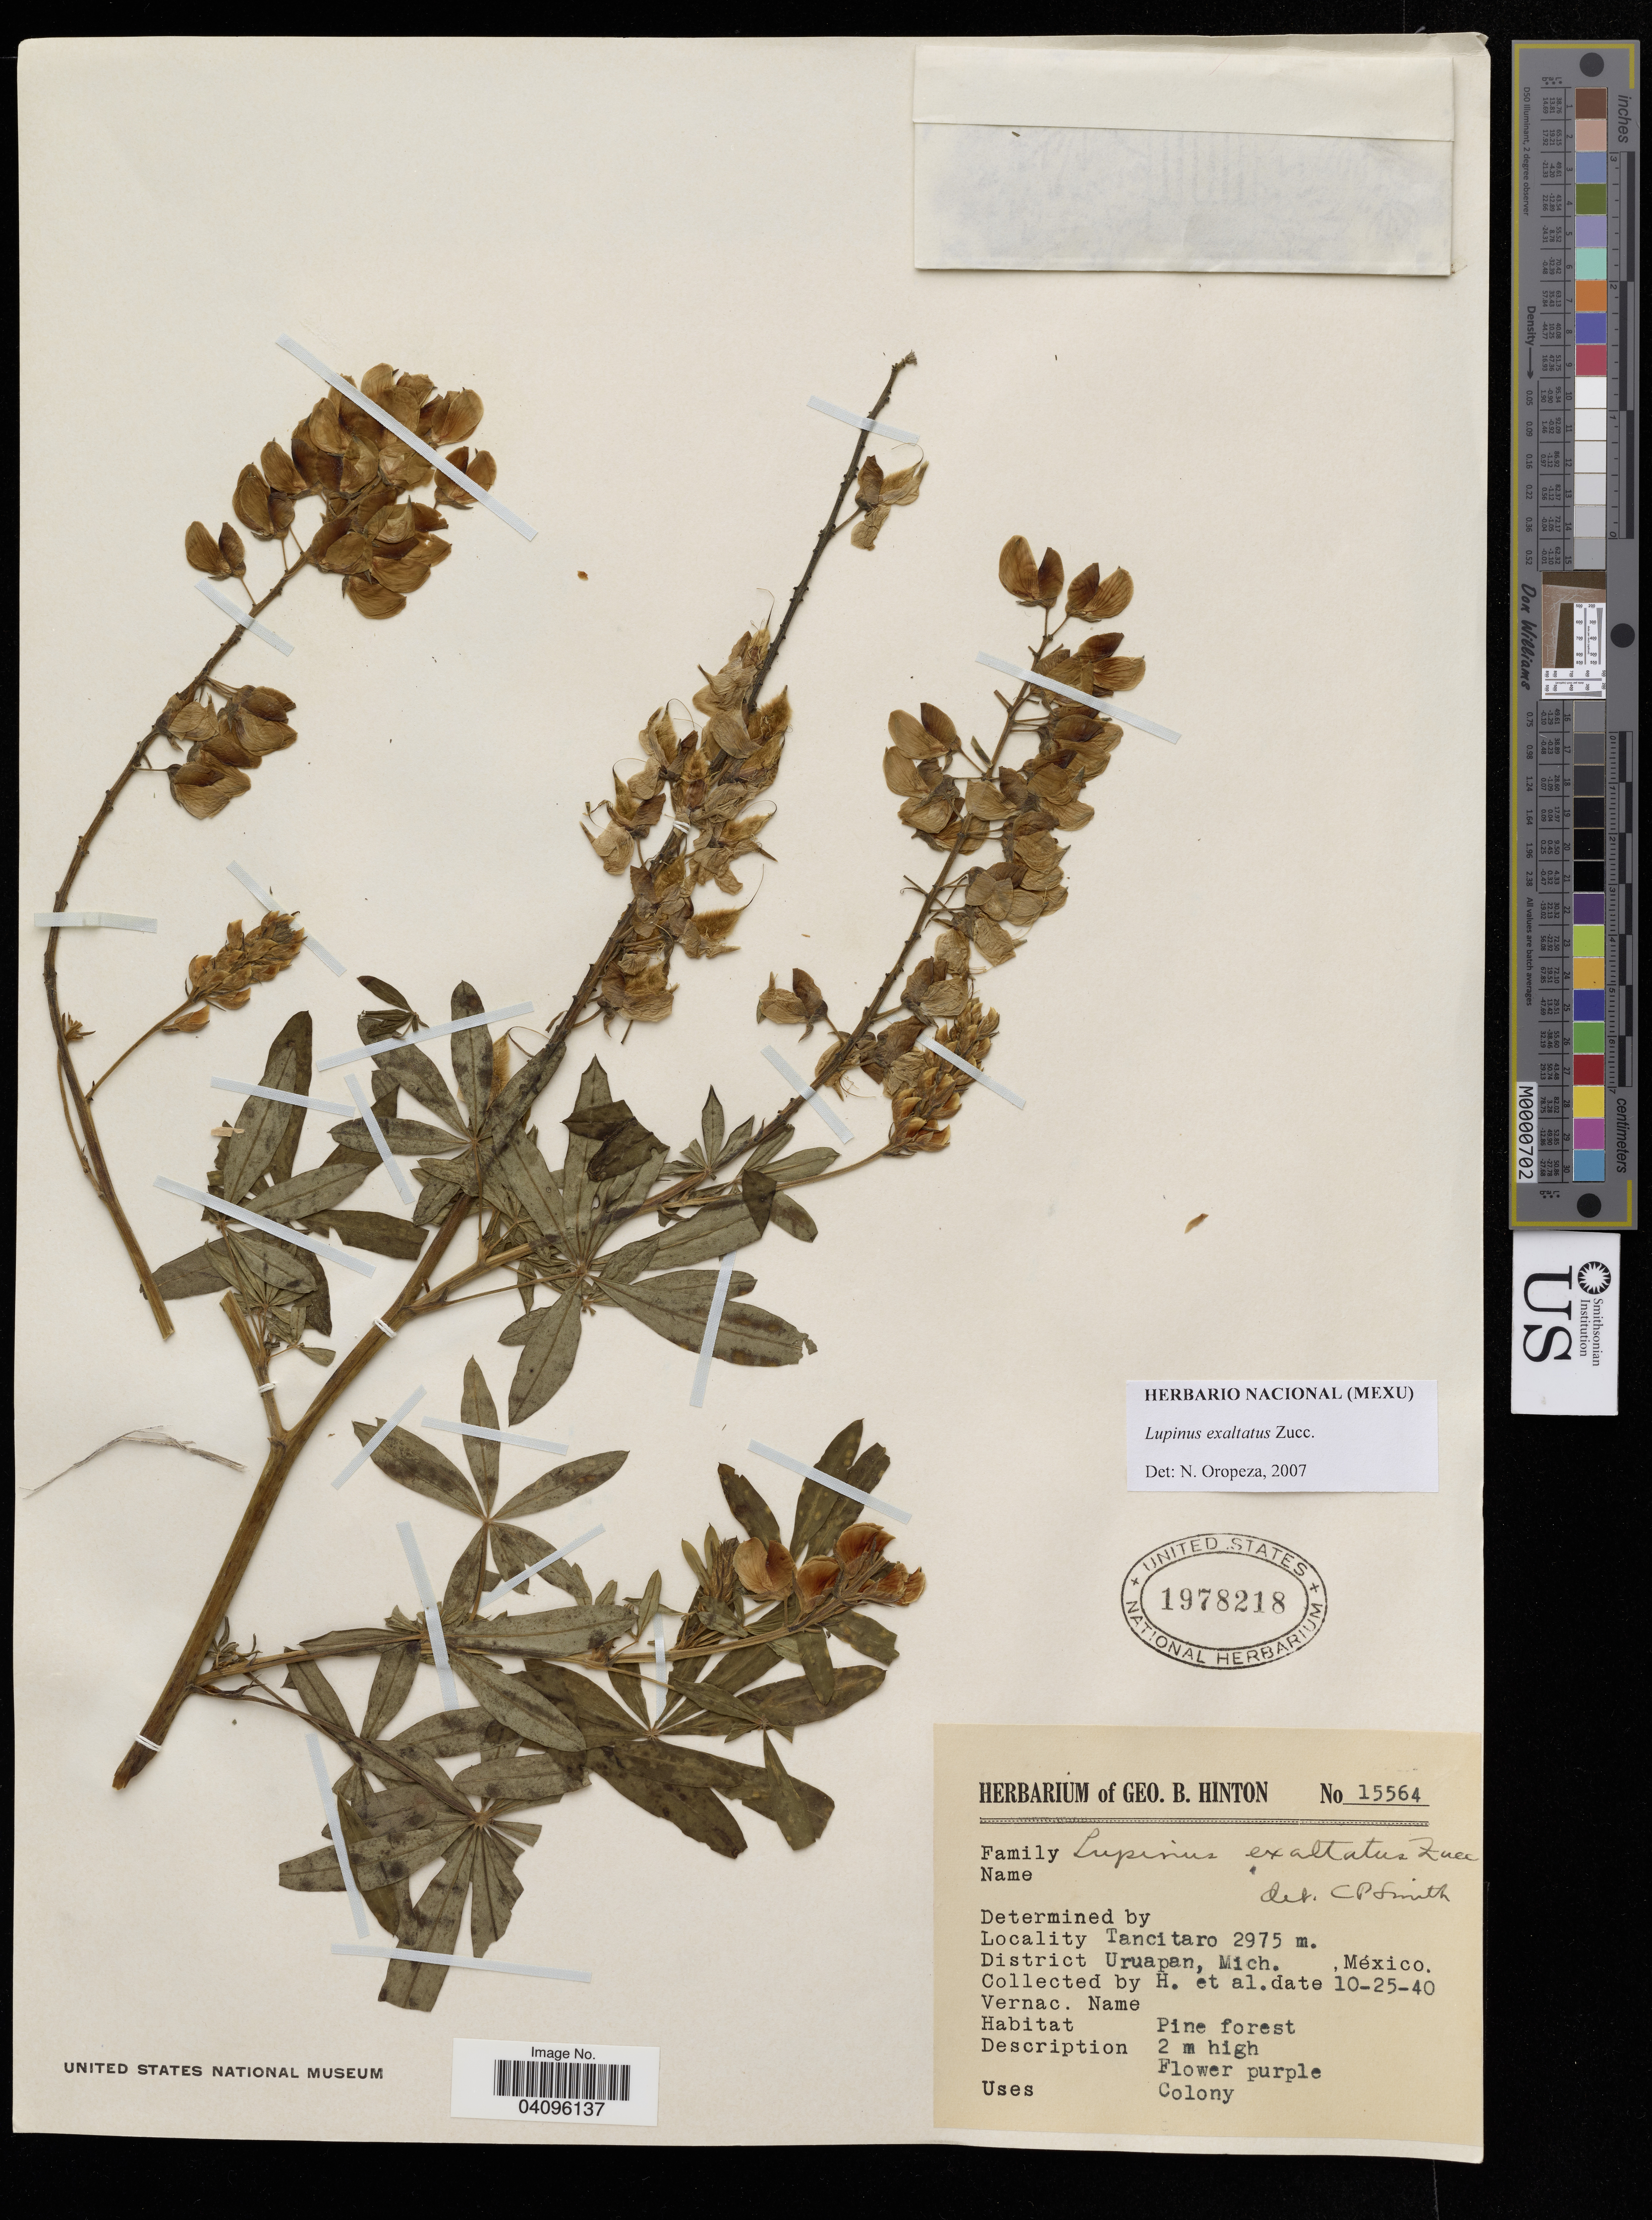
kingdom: Plantae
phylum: Tracheophyta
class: Magnoliopsida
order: Fabales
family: Fabaceae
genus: Lupinus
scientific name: Lupinus exaltatus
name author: Zucc.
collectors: G. B. Hinton & et al.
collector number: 15564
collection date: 1940-10-25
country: Mexico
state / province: Michoacán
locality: Tancitaro. Uruapan.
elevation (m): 2975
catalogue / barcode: US 1978218